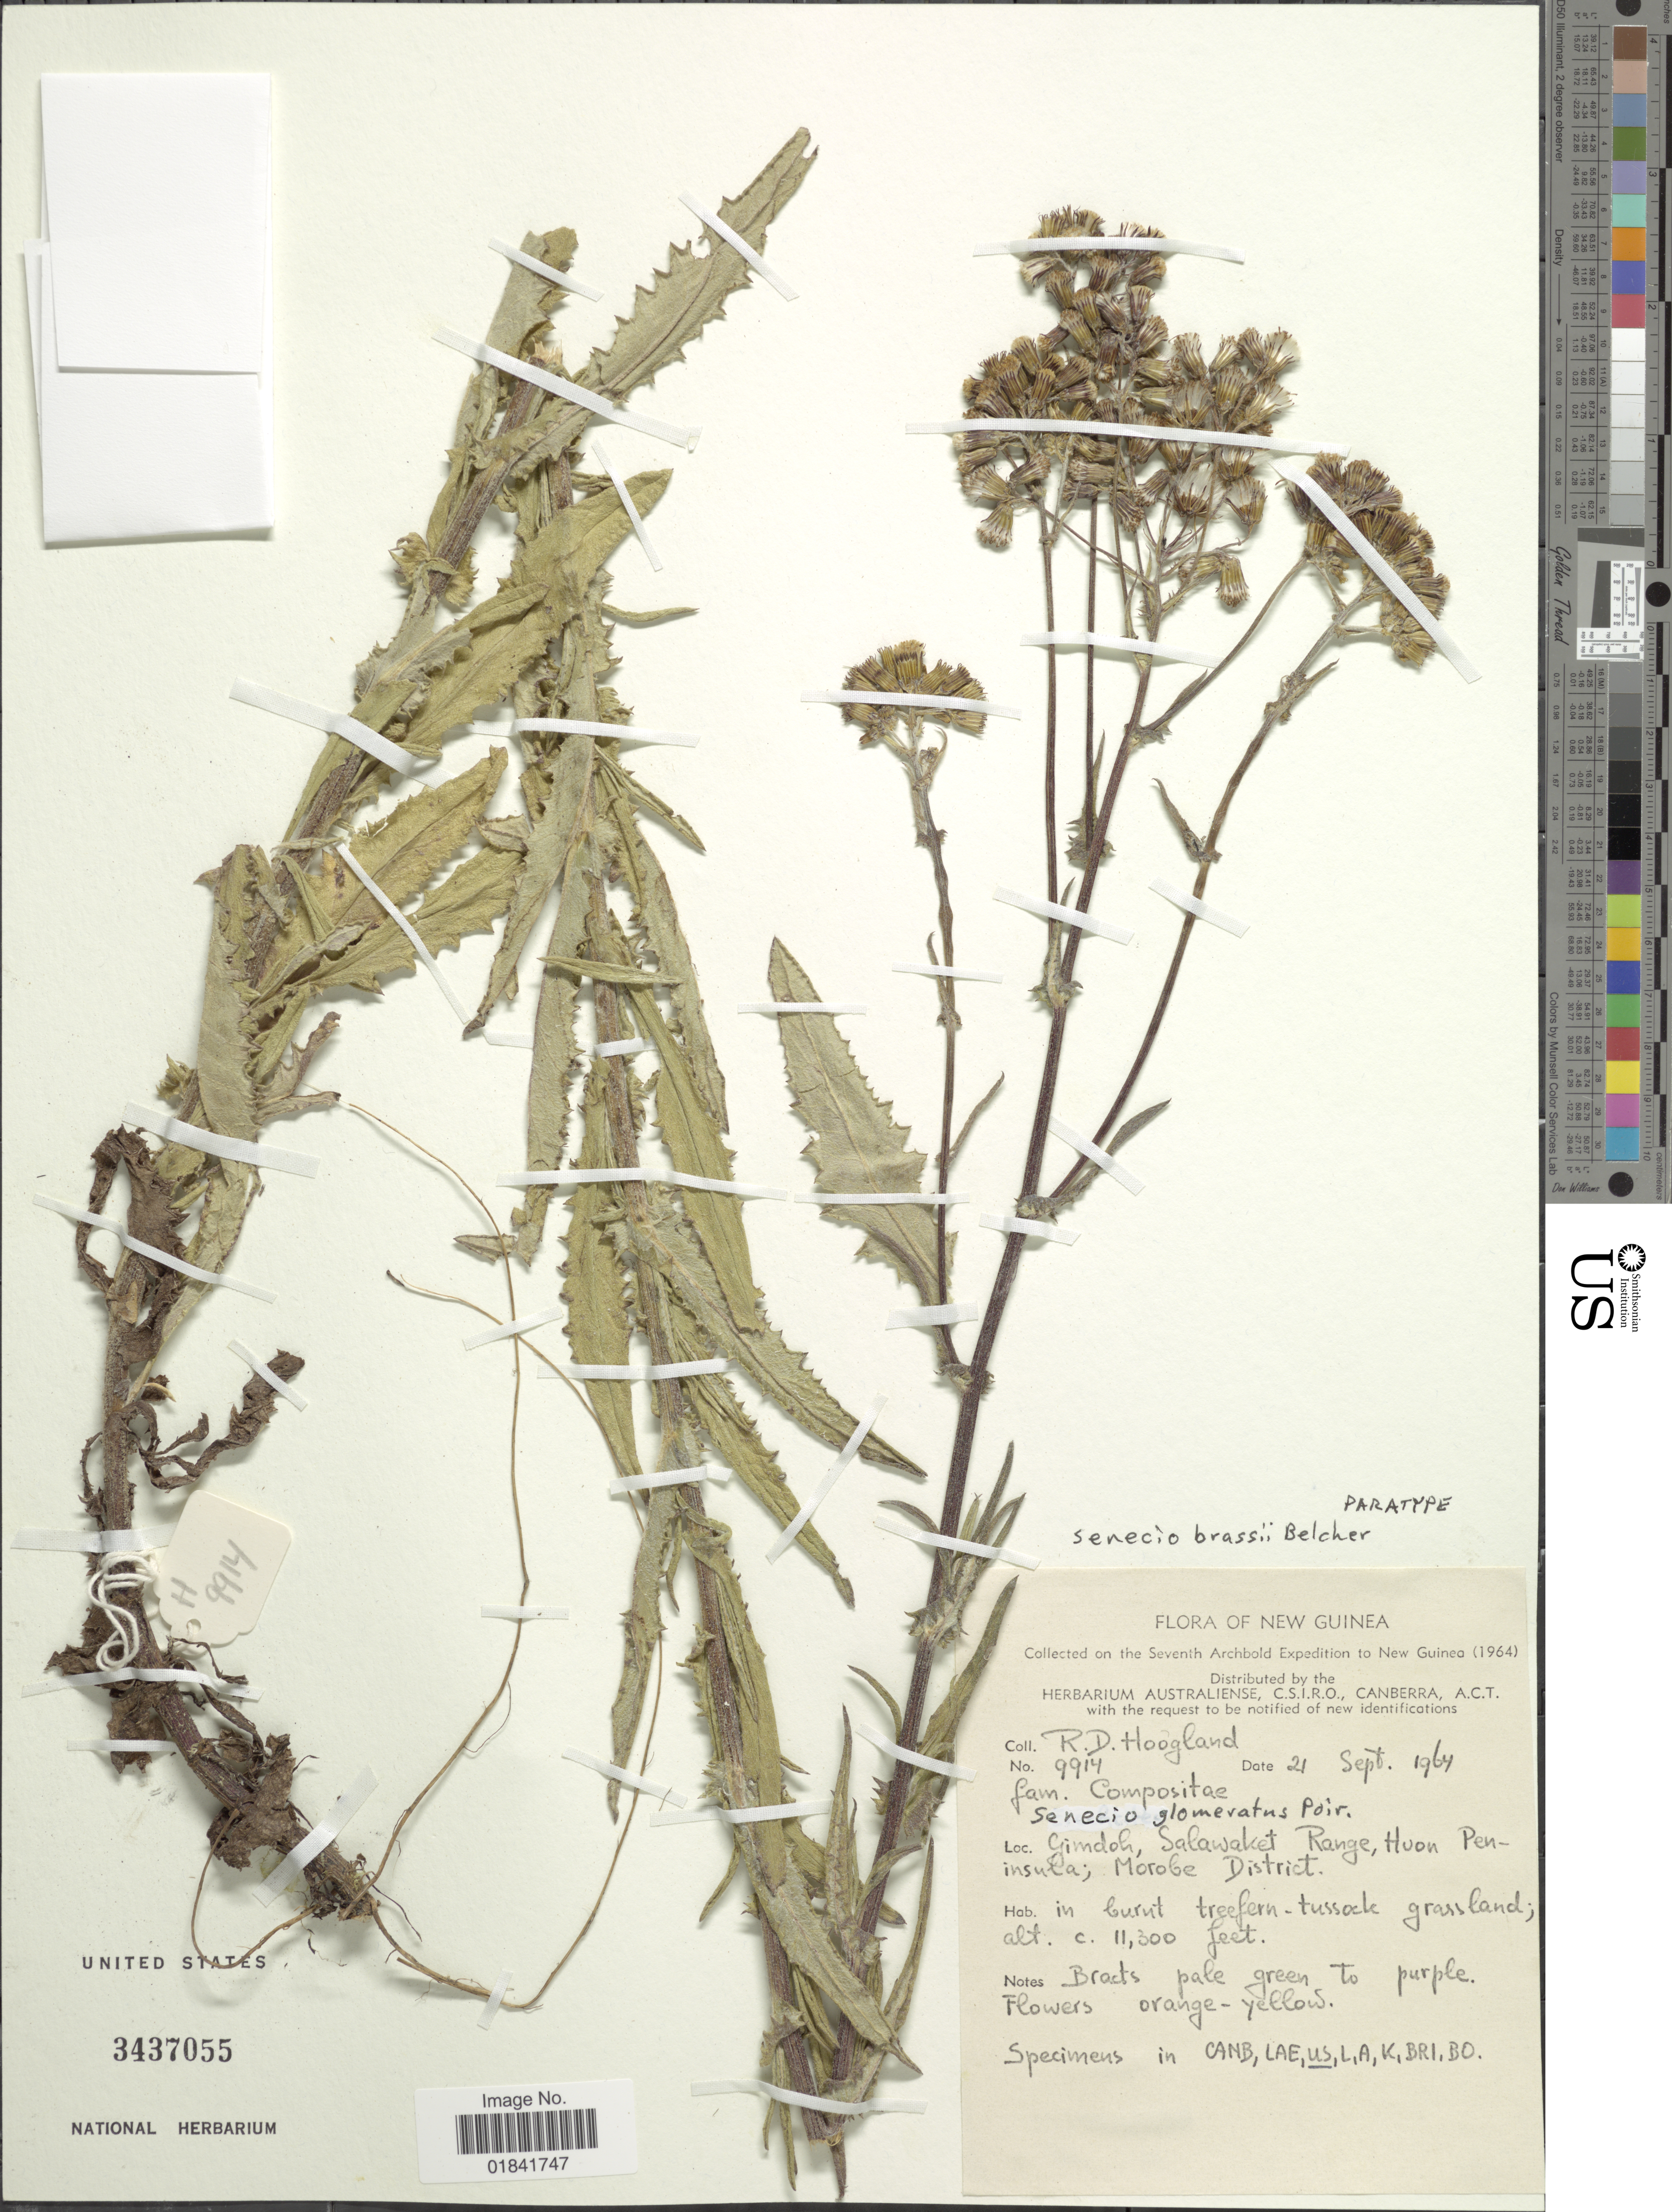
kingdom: Plantae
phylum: Tracheophyta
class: Magnoliopsida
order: Asterales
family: Asteraceae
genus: Senecio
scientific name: Senecio brassii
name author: Belcher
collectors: R. D. Hoogland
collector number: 9914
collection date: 1964-09-21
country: Papua New Guinea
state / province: Morobe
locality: New Guinea, Gimdoh, Salawaket Range, Huon Peninsula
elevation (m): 3444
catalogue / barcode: US 3437055